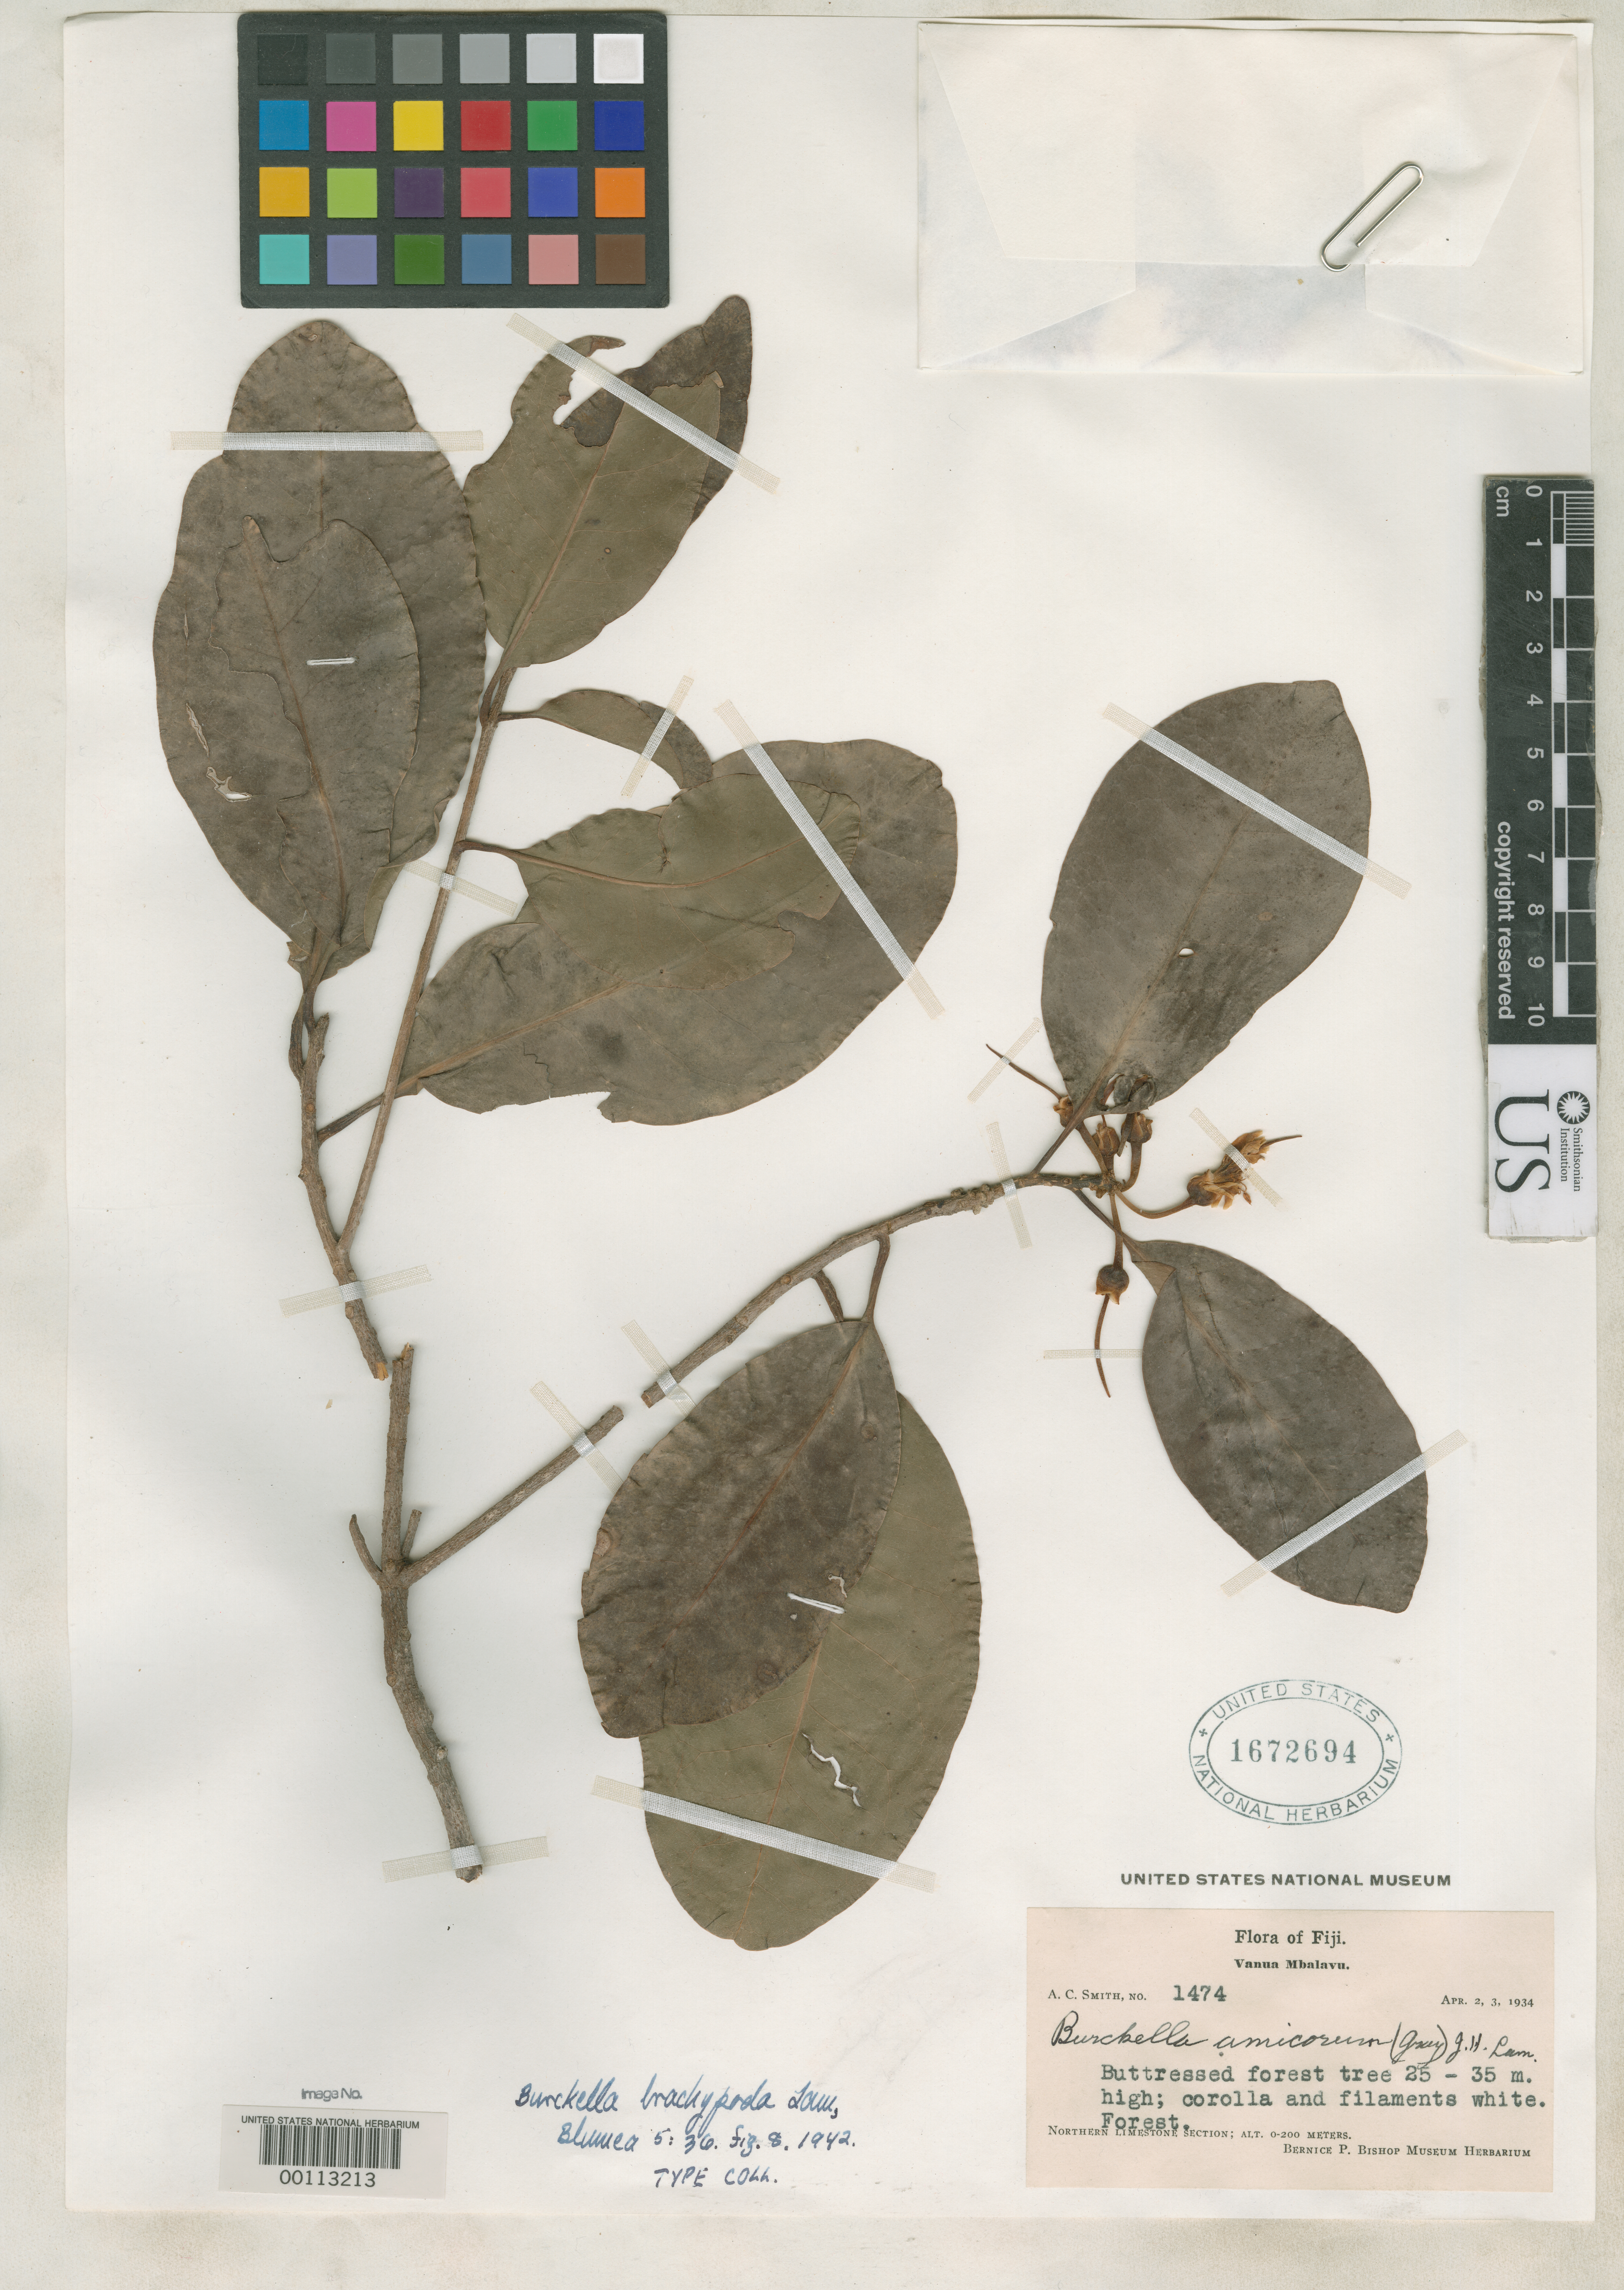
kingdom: Plantae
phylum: Tracheophyta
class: Magnoliopsida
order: Ericales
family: Sapotaceae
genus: Burckella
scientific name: Burckella brachypoda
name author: H.J. Lam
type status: Isotype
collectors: A. C. Smith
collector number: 1474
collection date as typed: Apr 1934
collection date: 1934-04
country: Fiji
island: Vanua Levu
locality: Mba. [Vanua Levu Group]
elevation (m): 0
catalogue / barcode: US 1672694